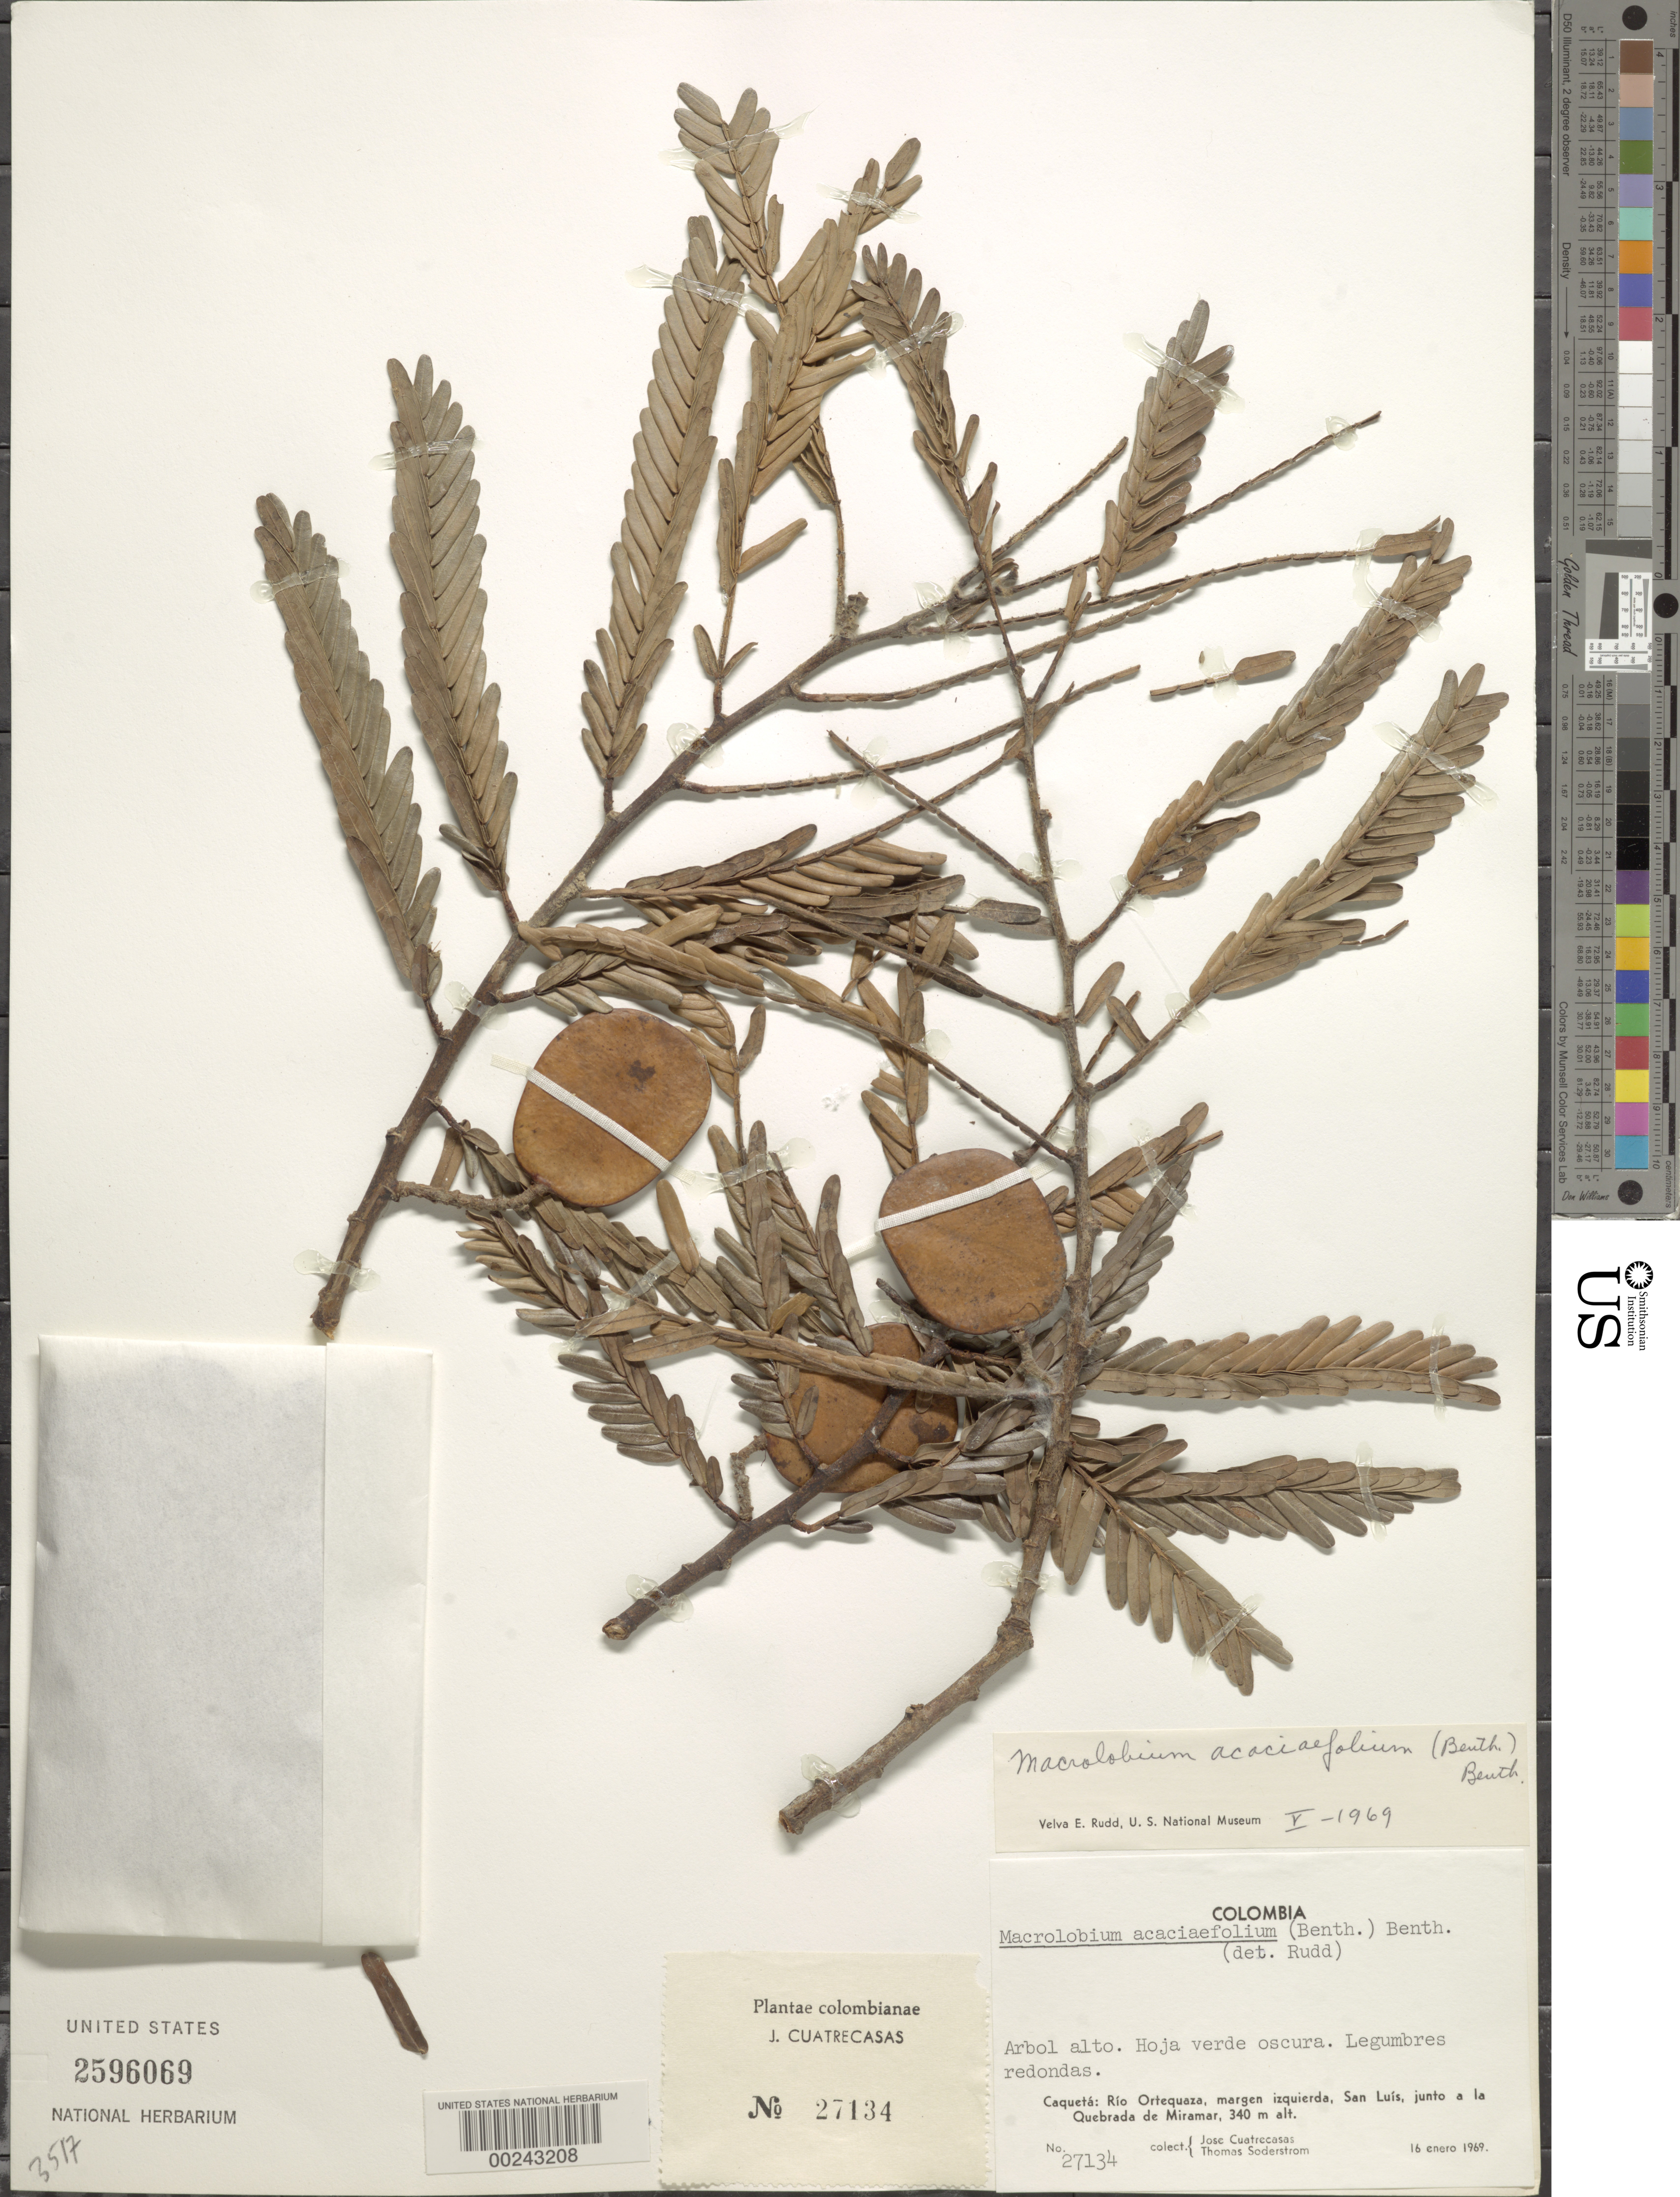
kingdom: Plantae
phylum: Tracheophyta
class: Magnoliopsida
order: Fabales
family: Fabaceae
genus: Macrolobium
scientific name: Macrolobium acaciifolium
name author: (Benth.) Benth.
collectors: J. Cuatrecasas & T. R. Soderstrom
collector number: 27134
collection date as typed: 16 Jan 1969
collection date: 1969-01-16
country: Colombia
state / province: Caquetá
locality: Rio Ortequaza, left side, San Luis near Quebrada de Miramar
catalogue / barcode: US 2596069